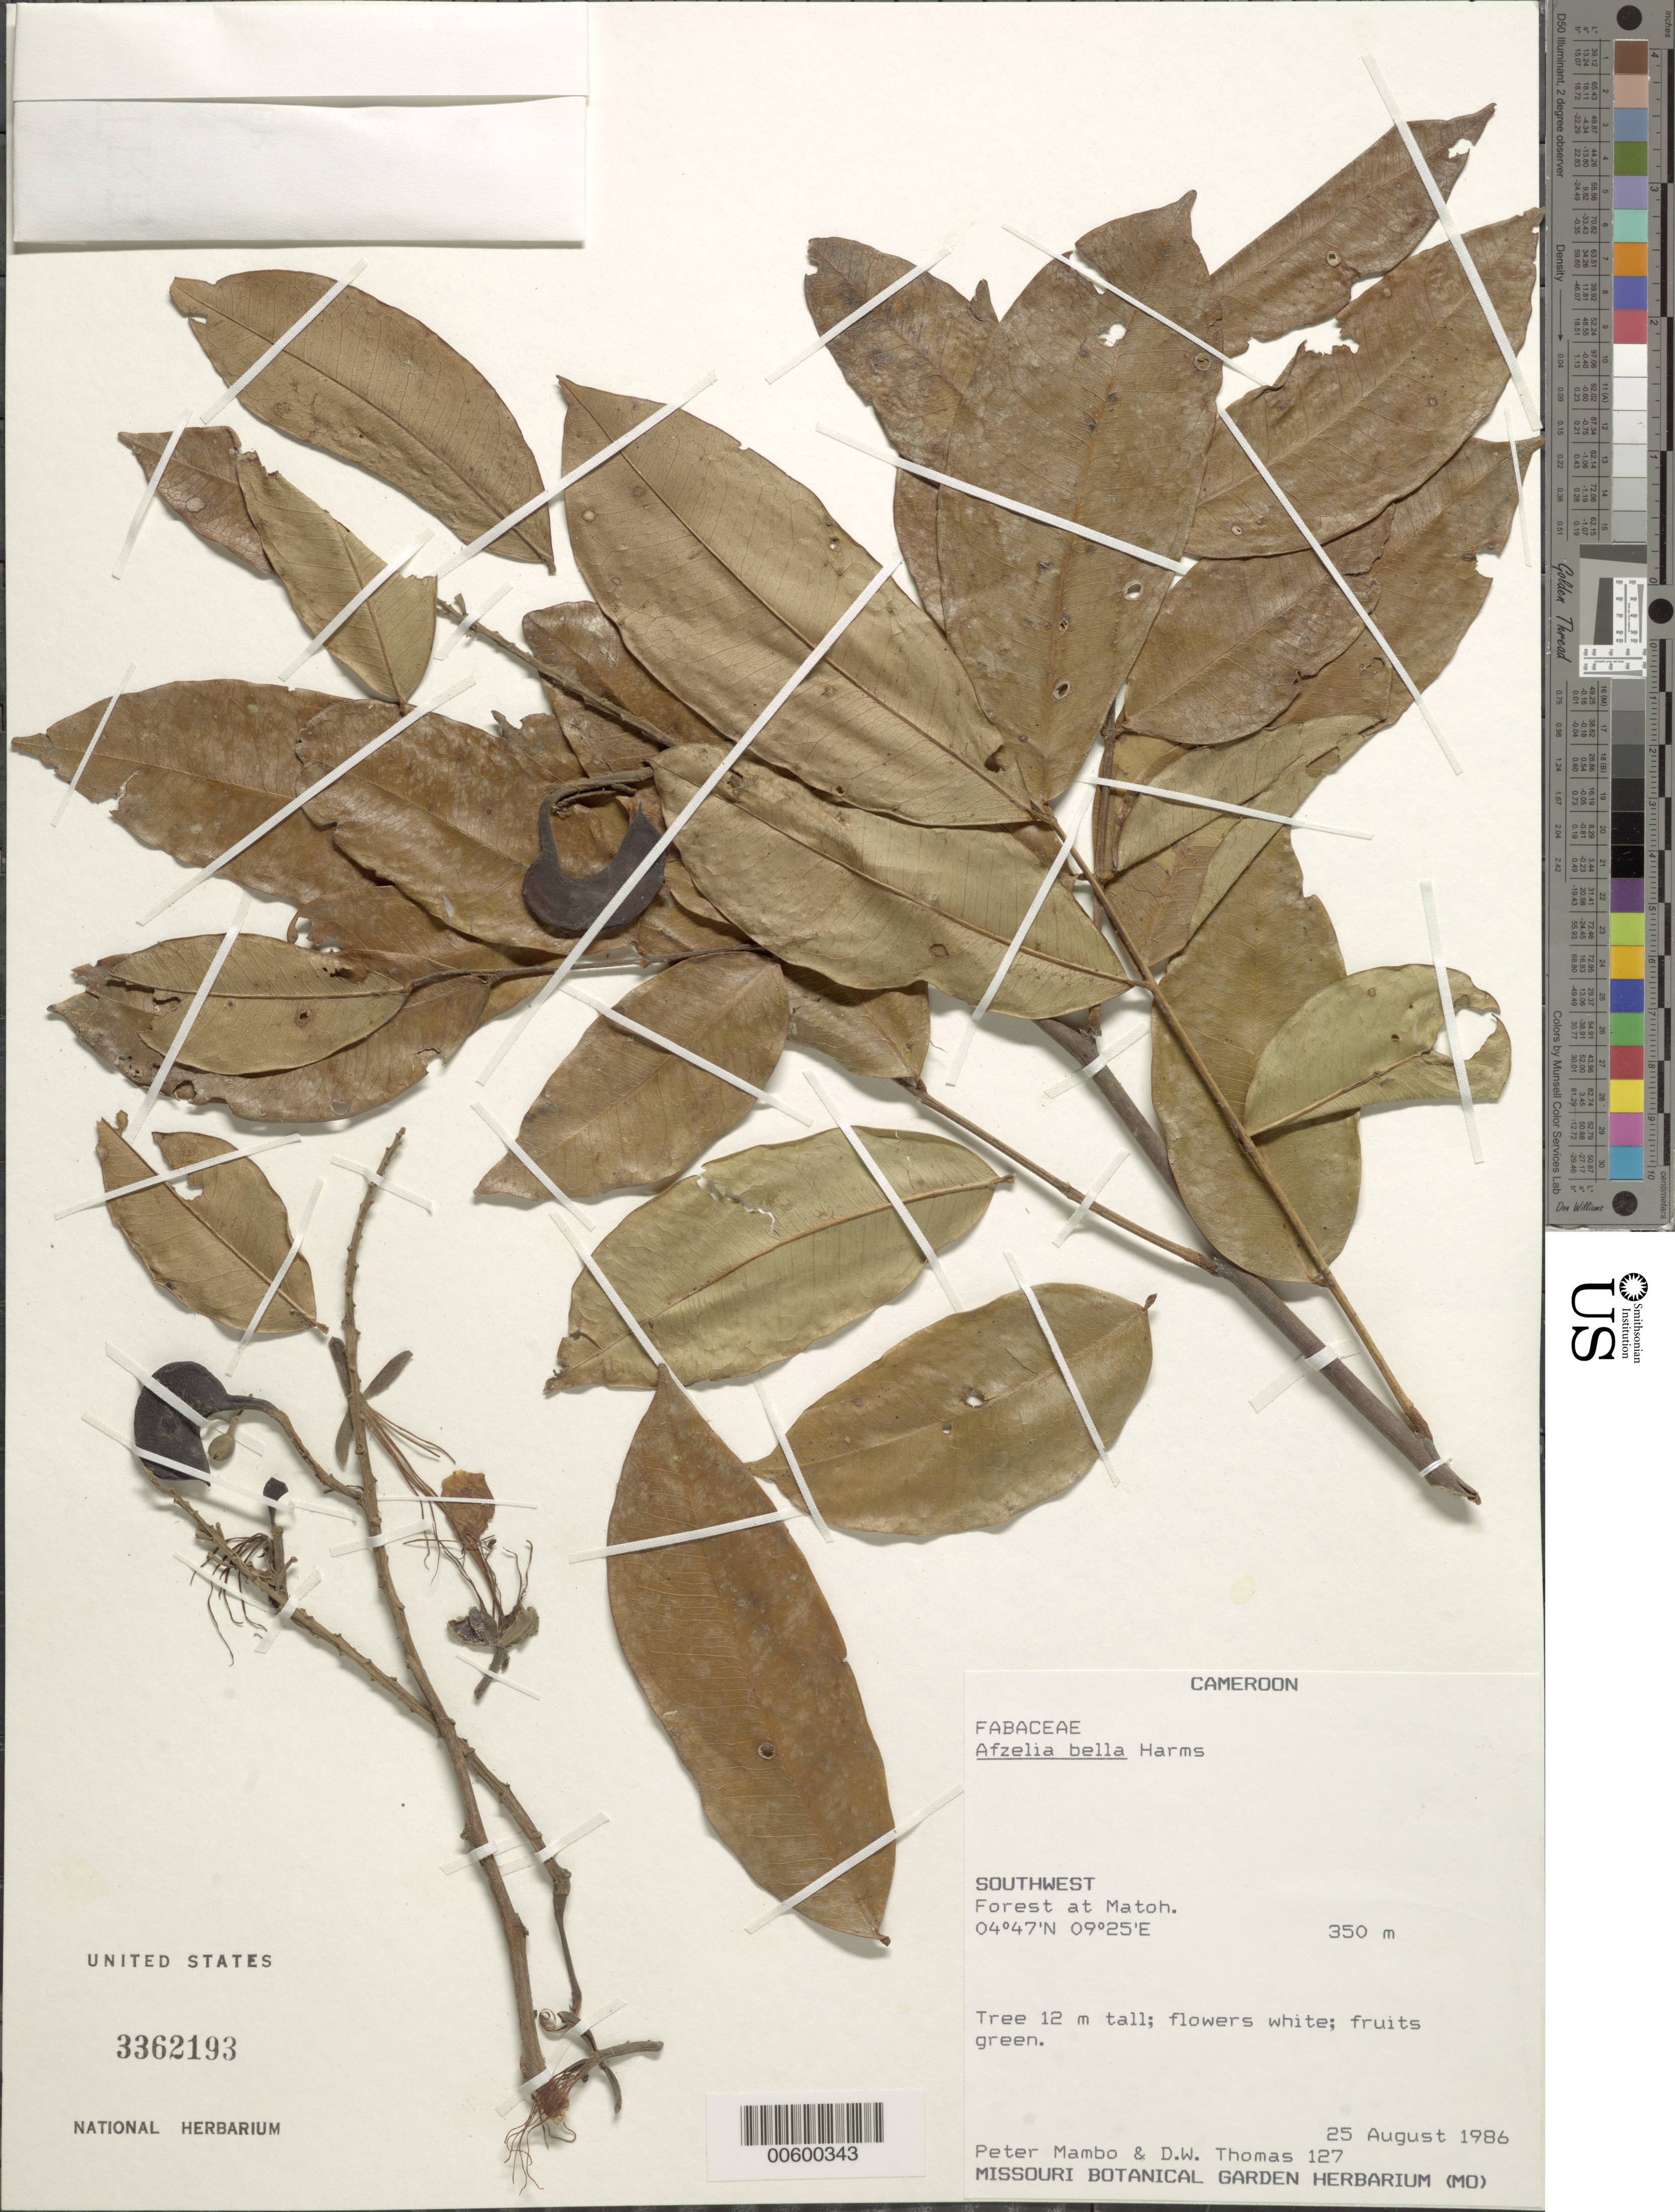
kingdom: Plantae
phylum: Tracheophyta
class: Magnoliopsida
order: Fabales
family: Fabaceae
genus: Afzelia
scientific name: Afzelia bella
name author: Harms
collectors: P. Mambo & D. W. Thomas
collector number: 127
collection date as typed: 25 Aug 1986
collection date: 1986-08-25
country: Cameroon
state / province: Sud-Ouest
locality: Forest at matoh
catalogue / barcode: US 3362193